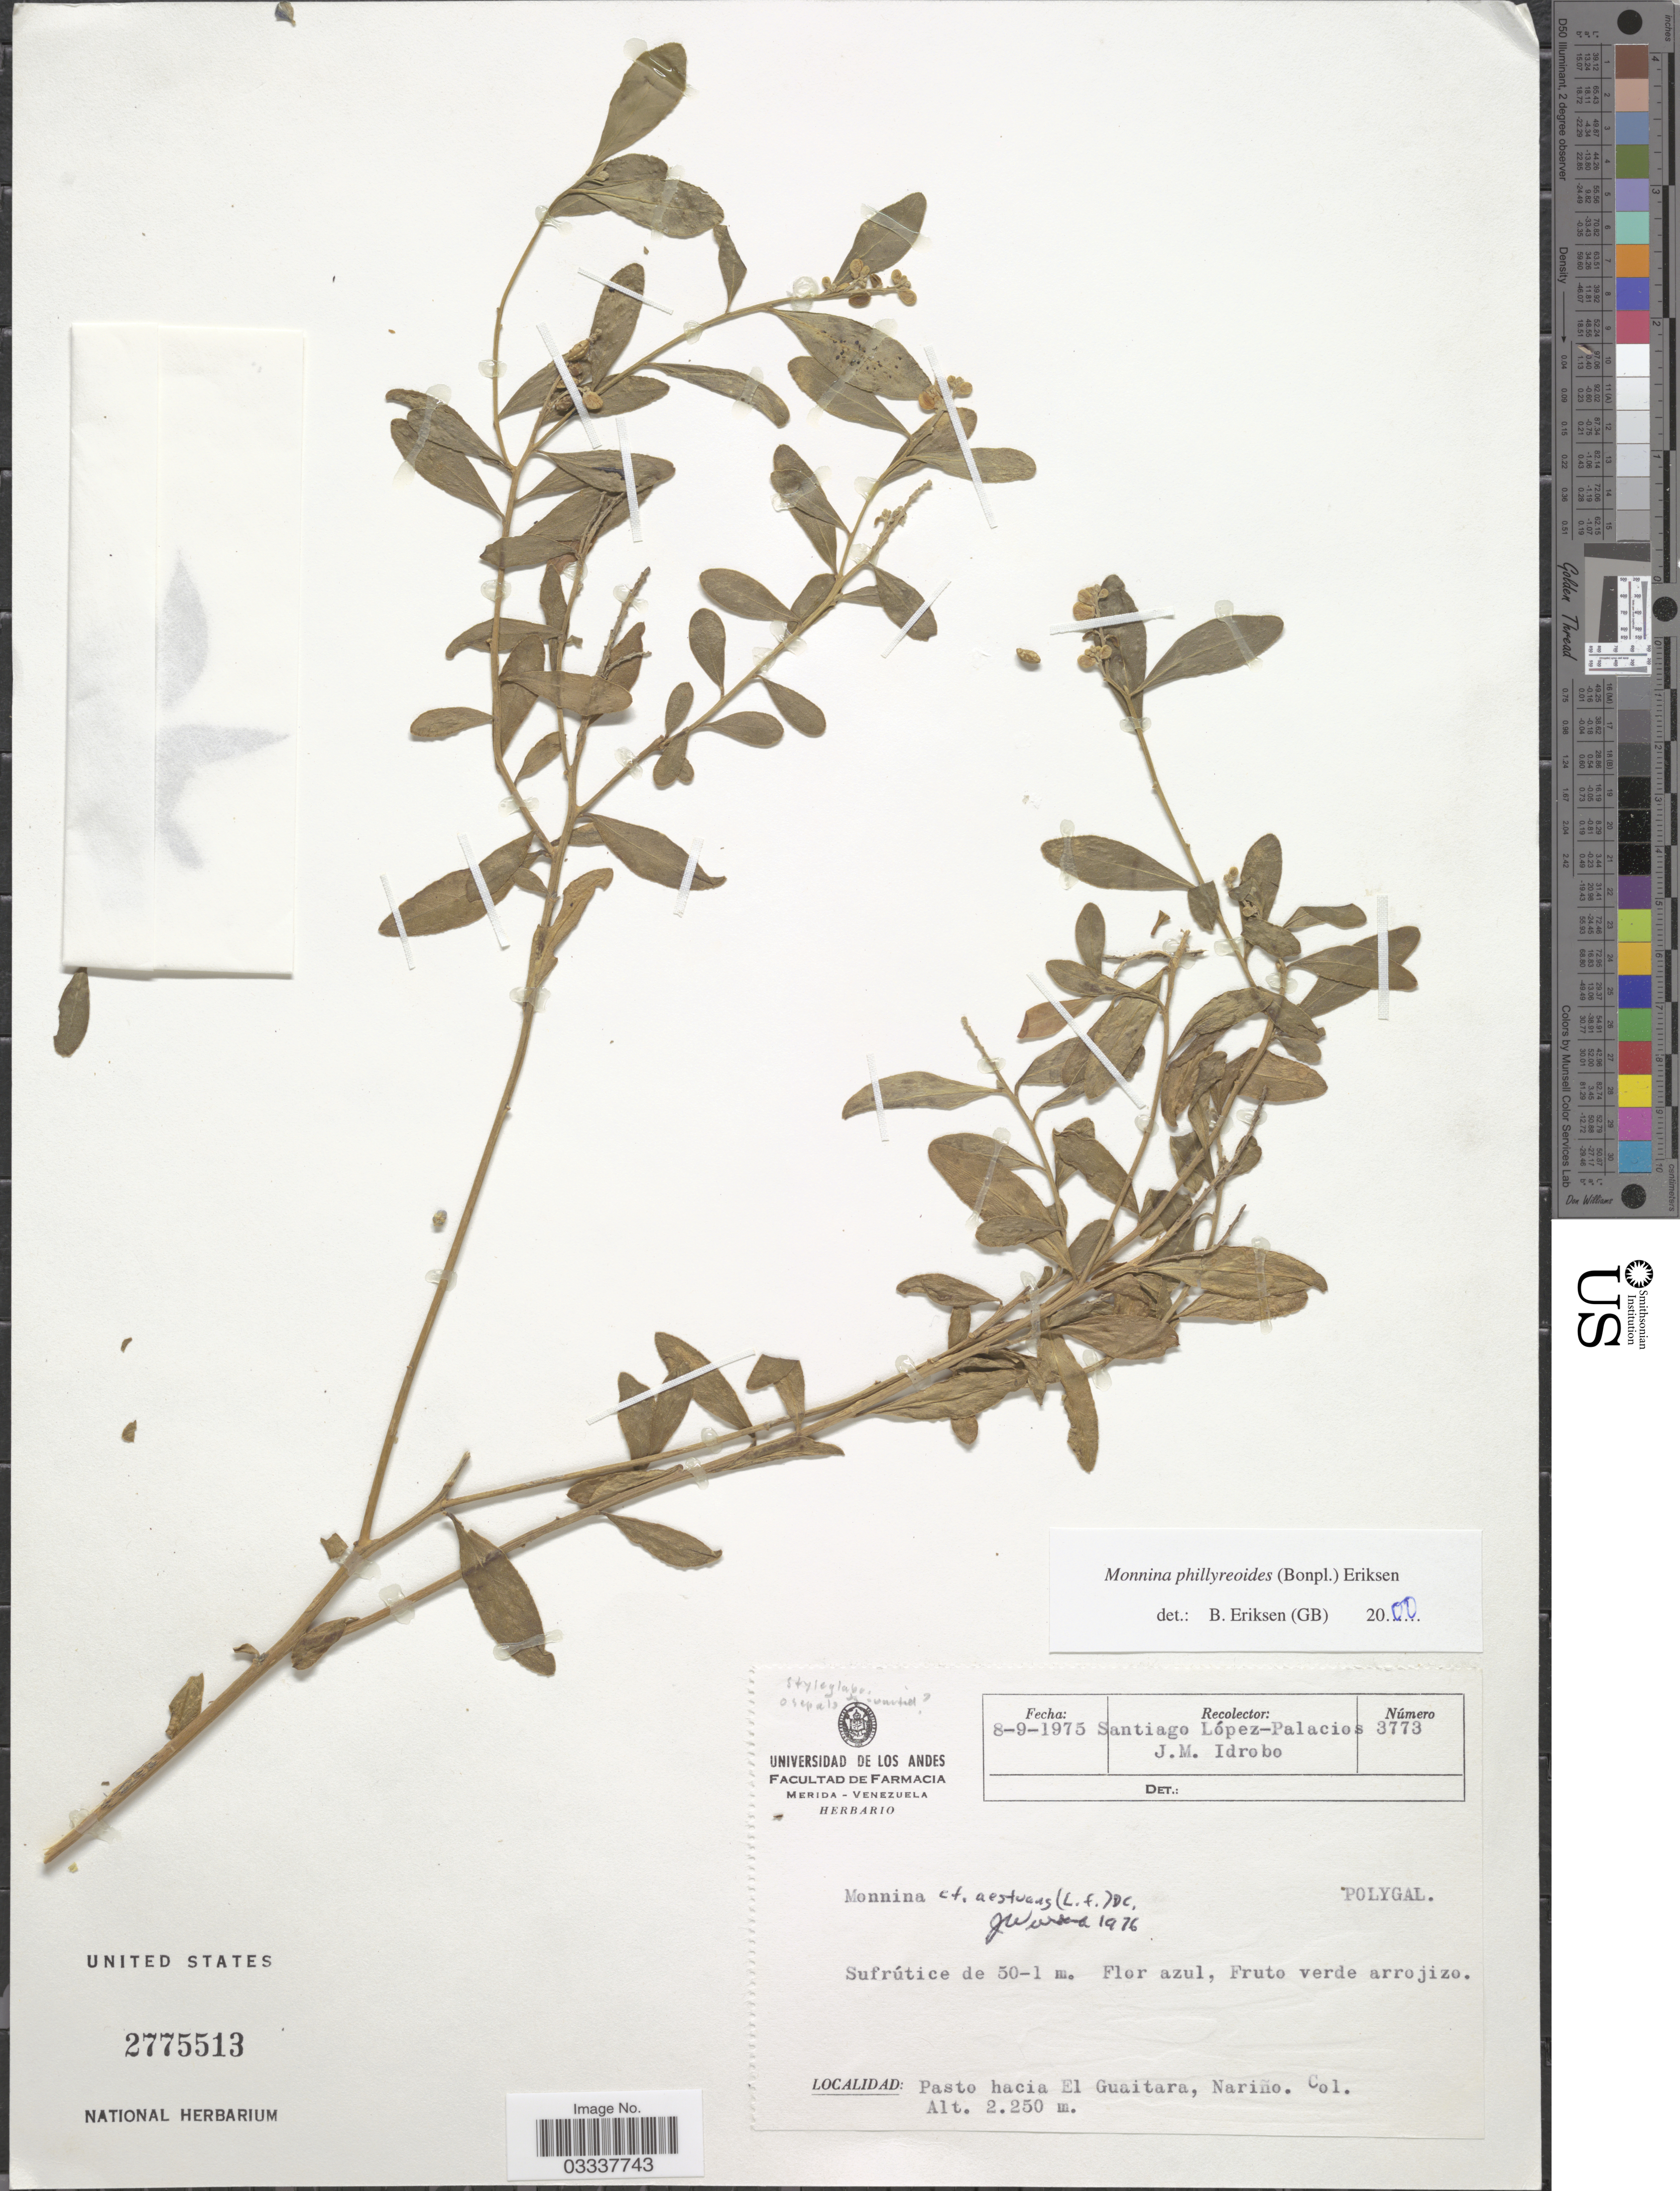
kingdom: Plantae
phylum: Tracheophyta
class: Magnoliopsida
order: Fabales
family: Polygalaceae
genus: Monnina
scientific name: Monnina phillyreoides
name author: (Bonpl.) B. Eriksen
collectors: S. López-Palacios & J. M. Idrobo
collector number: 3773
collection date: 1975-09-08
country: Colombia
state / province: Nariño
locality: Pasto hacia El Guaitara.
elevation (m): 2250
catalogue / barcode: US 2775513